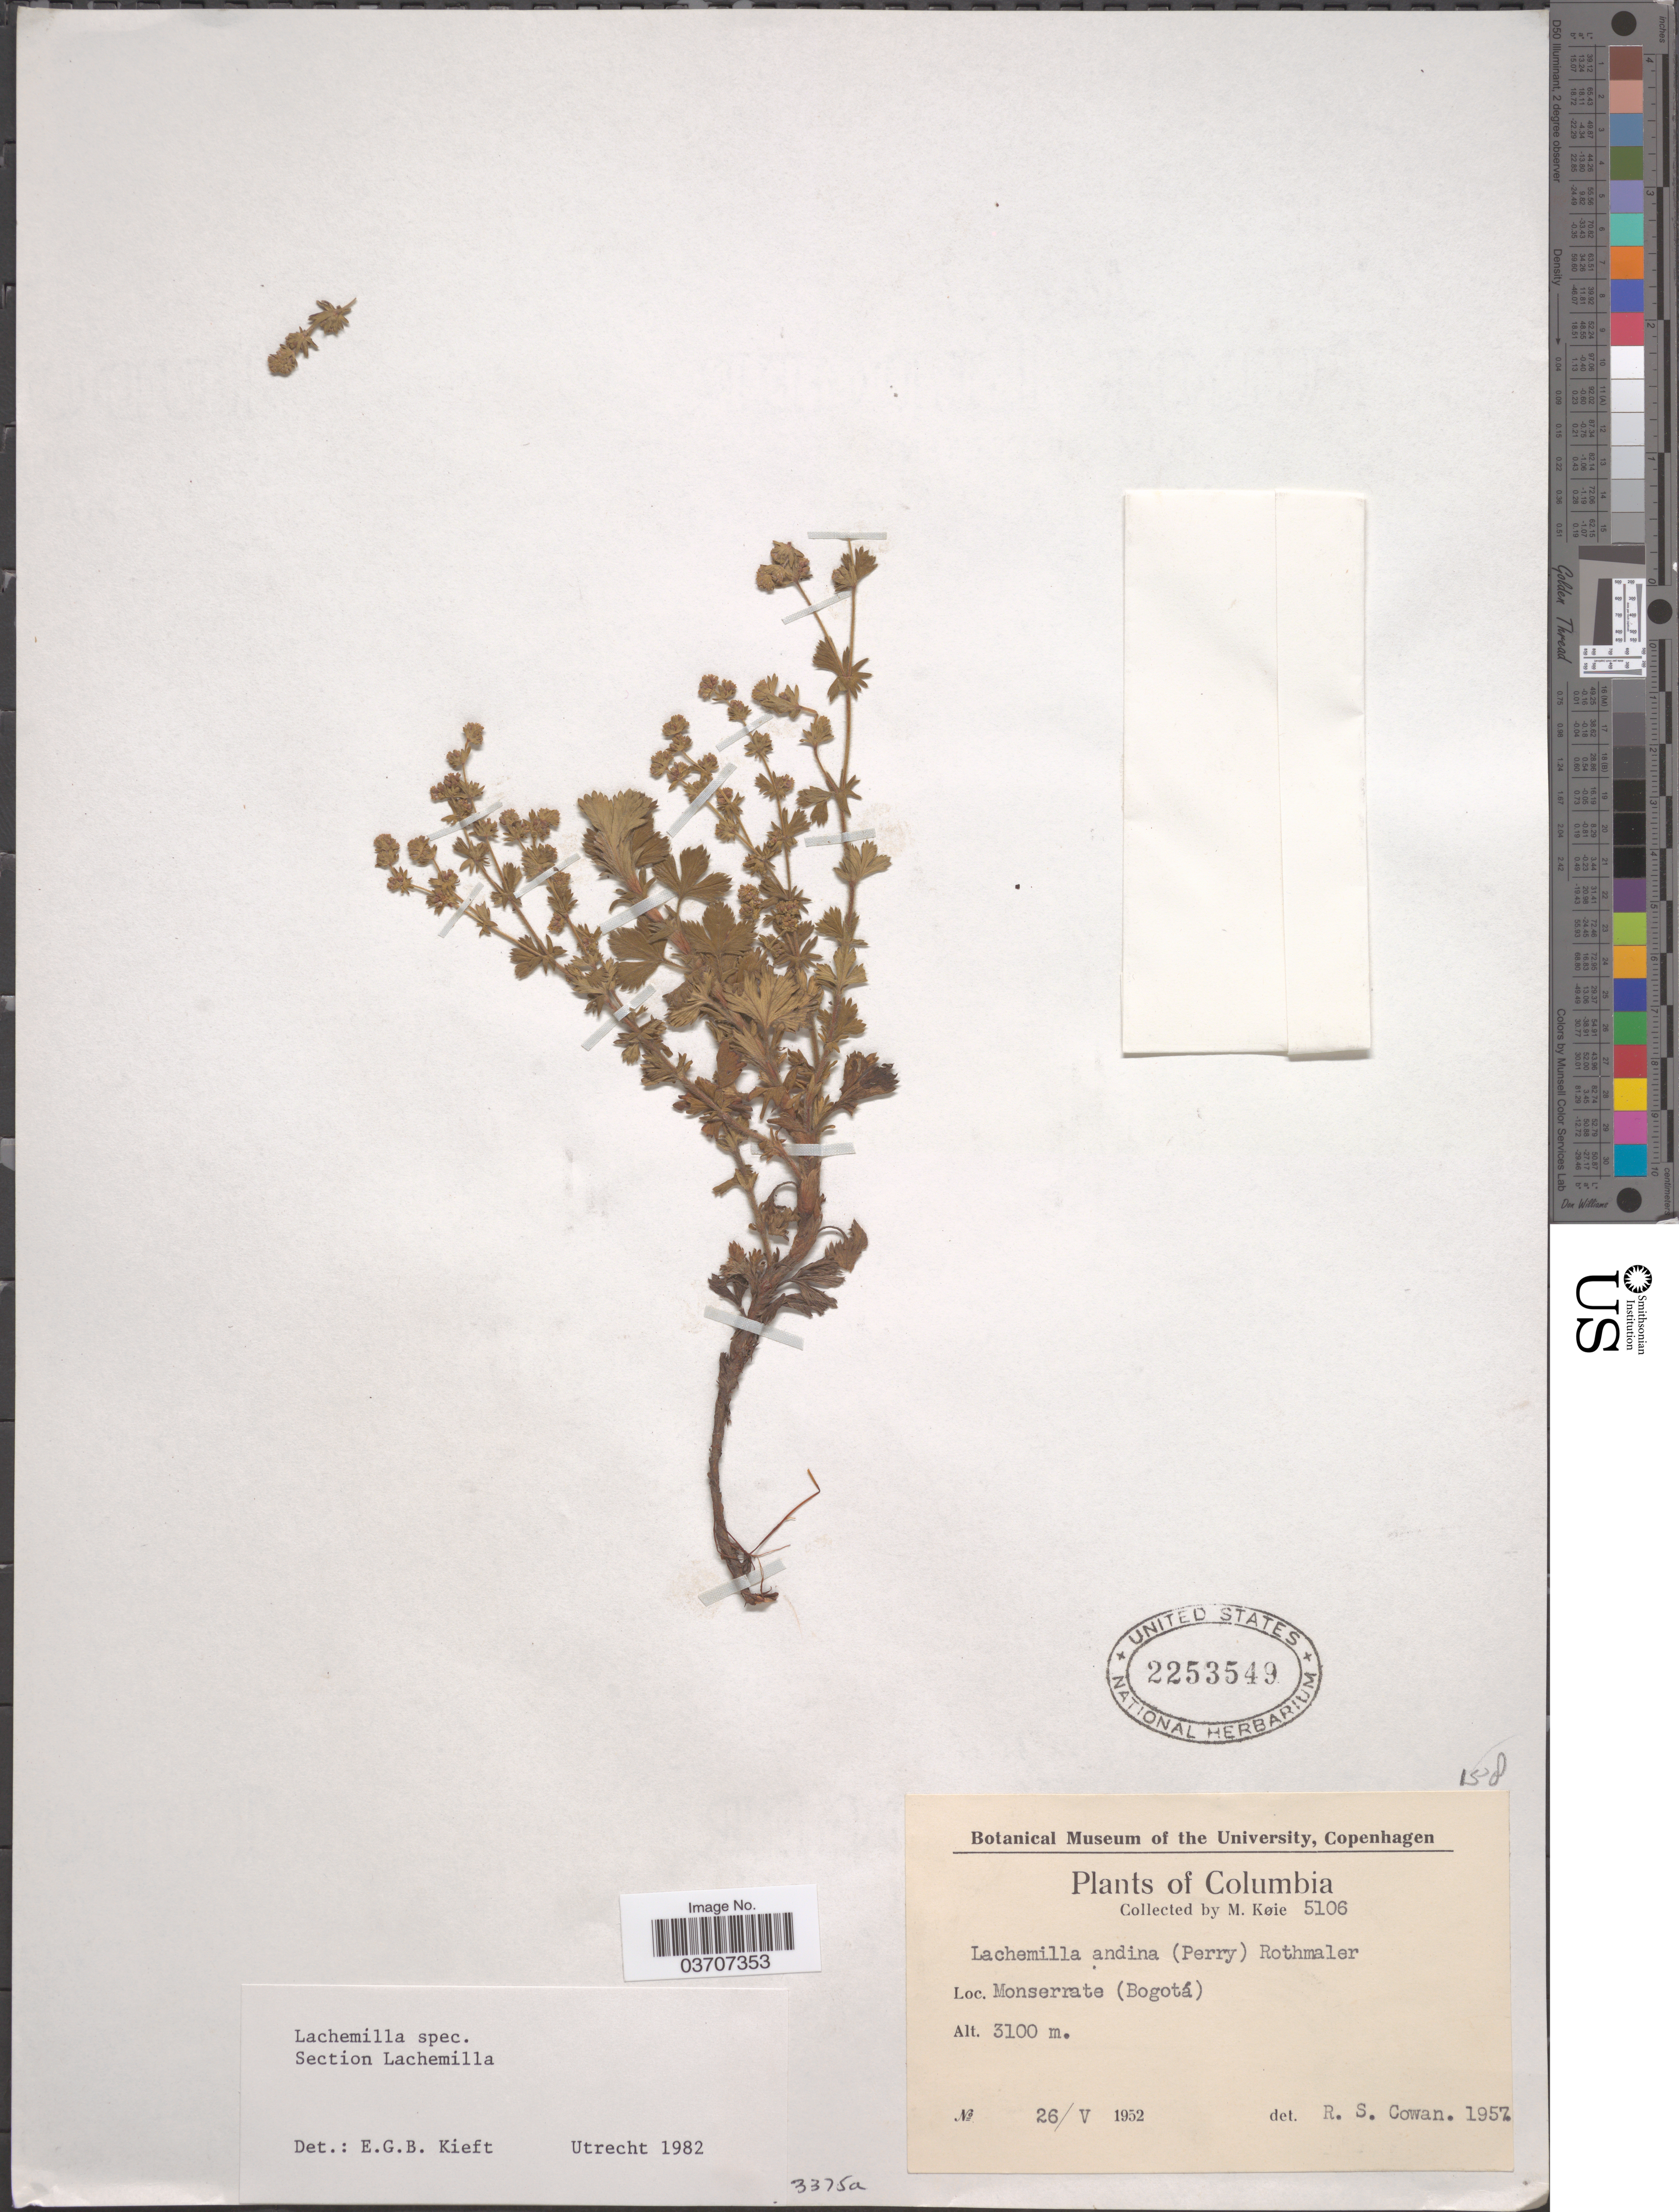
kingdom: Plantae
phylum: Tracheophyta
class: Magnoliopsida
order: Rosales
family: Rosaceae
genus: Lachemilla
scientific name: Lachemilla sp.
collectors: M. Köie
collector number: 5106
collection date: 1952-05-26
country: Colombia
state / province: Bogota D.C.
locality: Monserrate (Bogotá).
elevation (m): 3100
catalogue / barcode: US 2253549